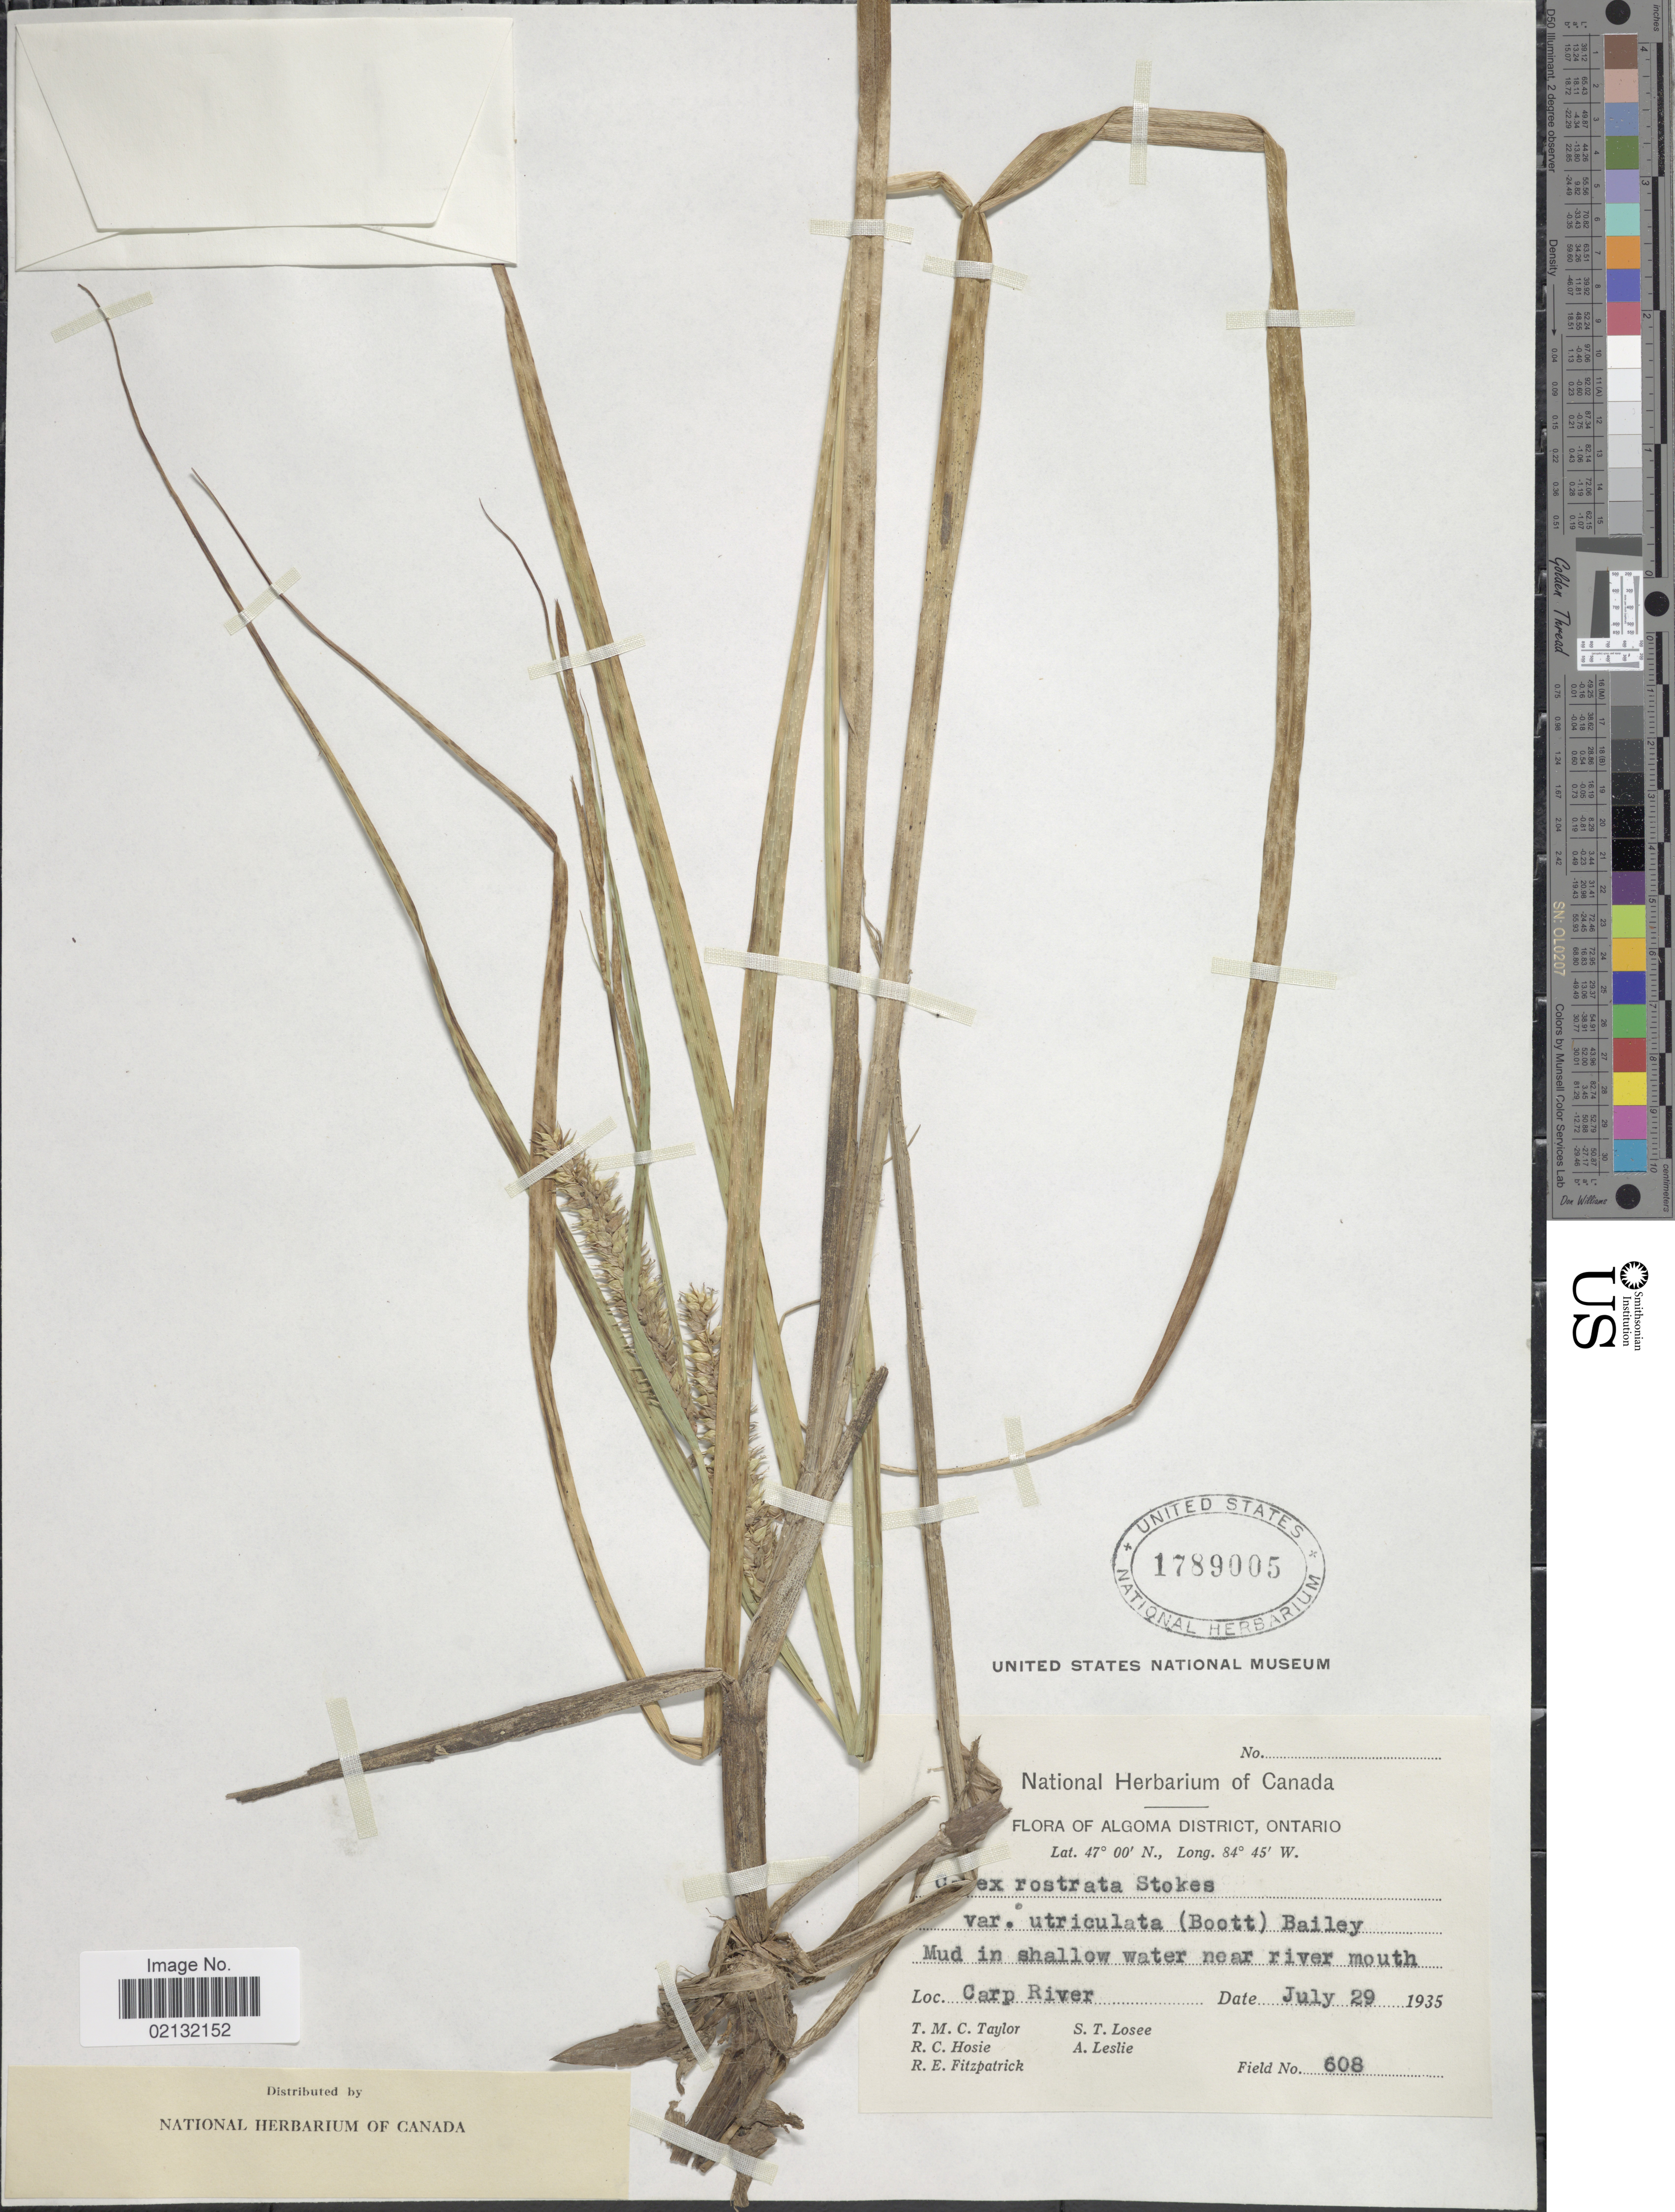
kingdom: Plantae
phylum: Tracheophyta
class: Liliopsida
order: Poales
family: Cyperaceae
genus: Carex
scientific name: Carex rostrata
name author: Stokes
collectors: T. M. C. Taylor, R. Hosie, R. Fitzpatrick, S. Losee & A. Leslie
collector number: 608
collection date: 1935-07-29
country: Canada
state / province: Ontario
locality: Algoma District, Mud in shallow water near river mouth Carp River.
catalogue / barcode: US 1789005